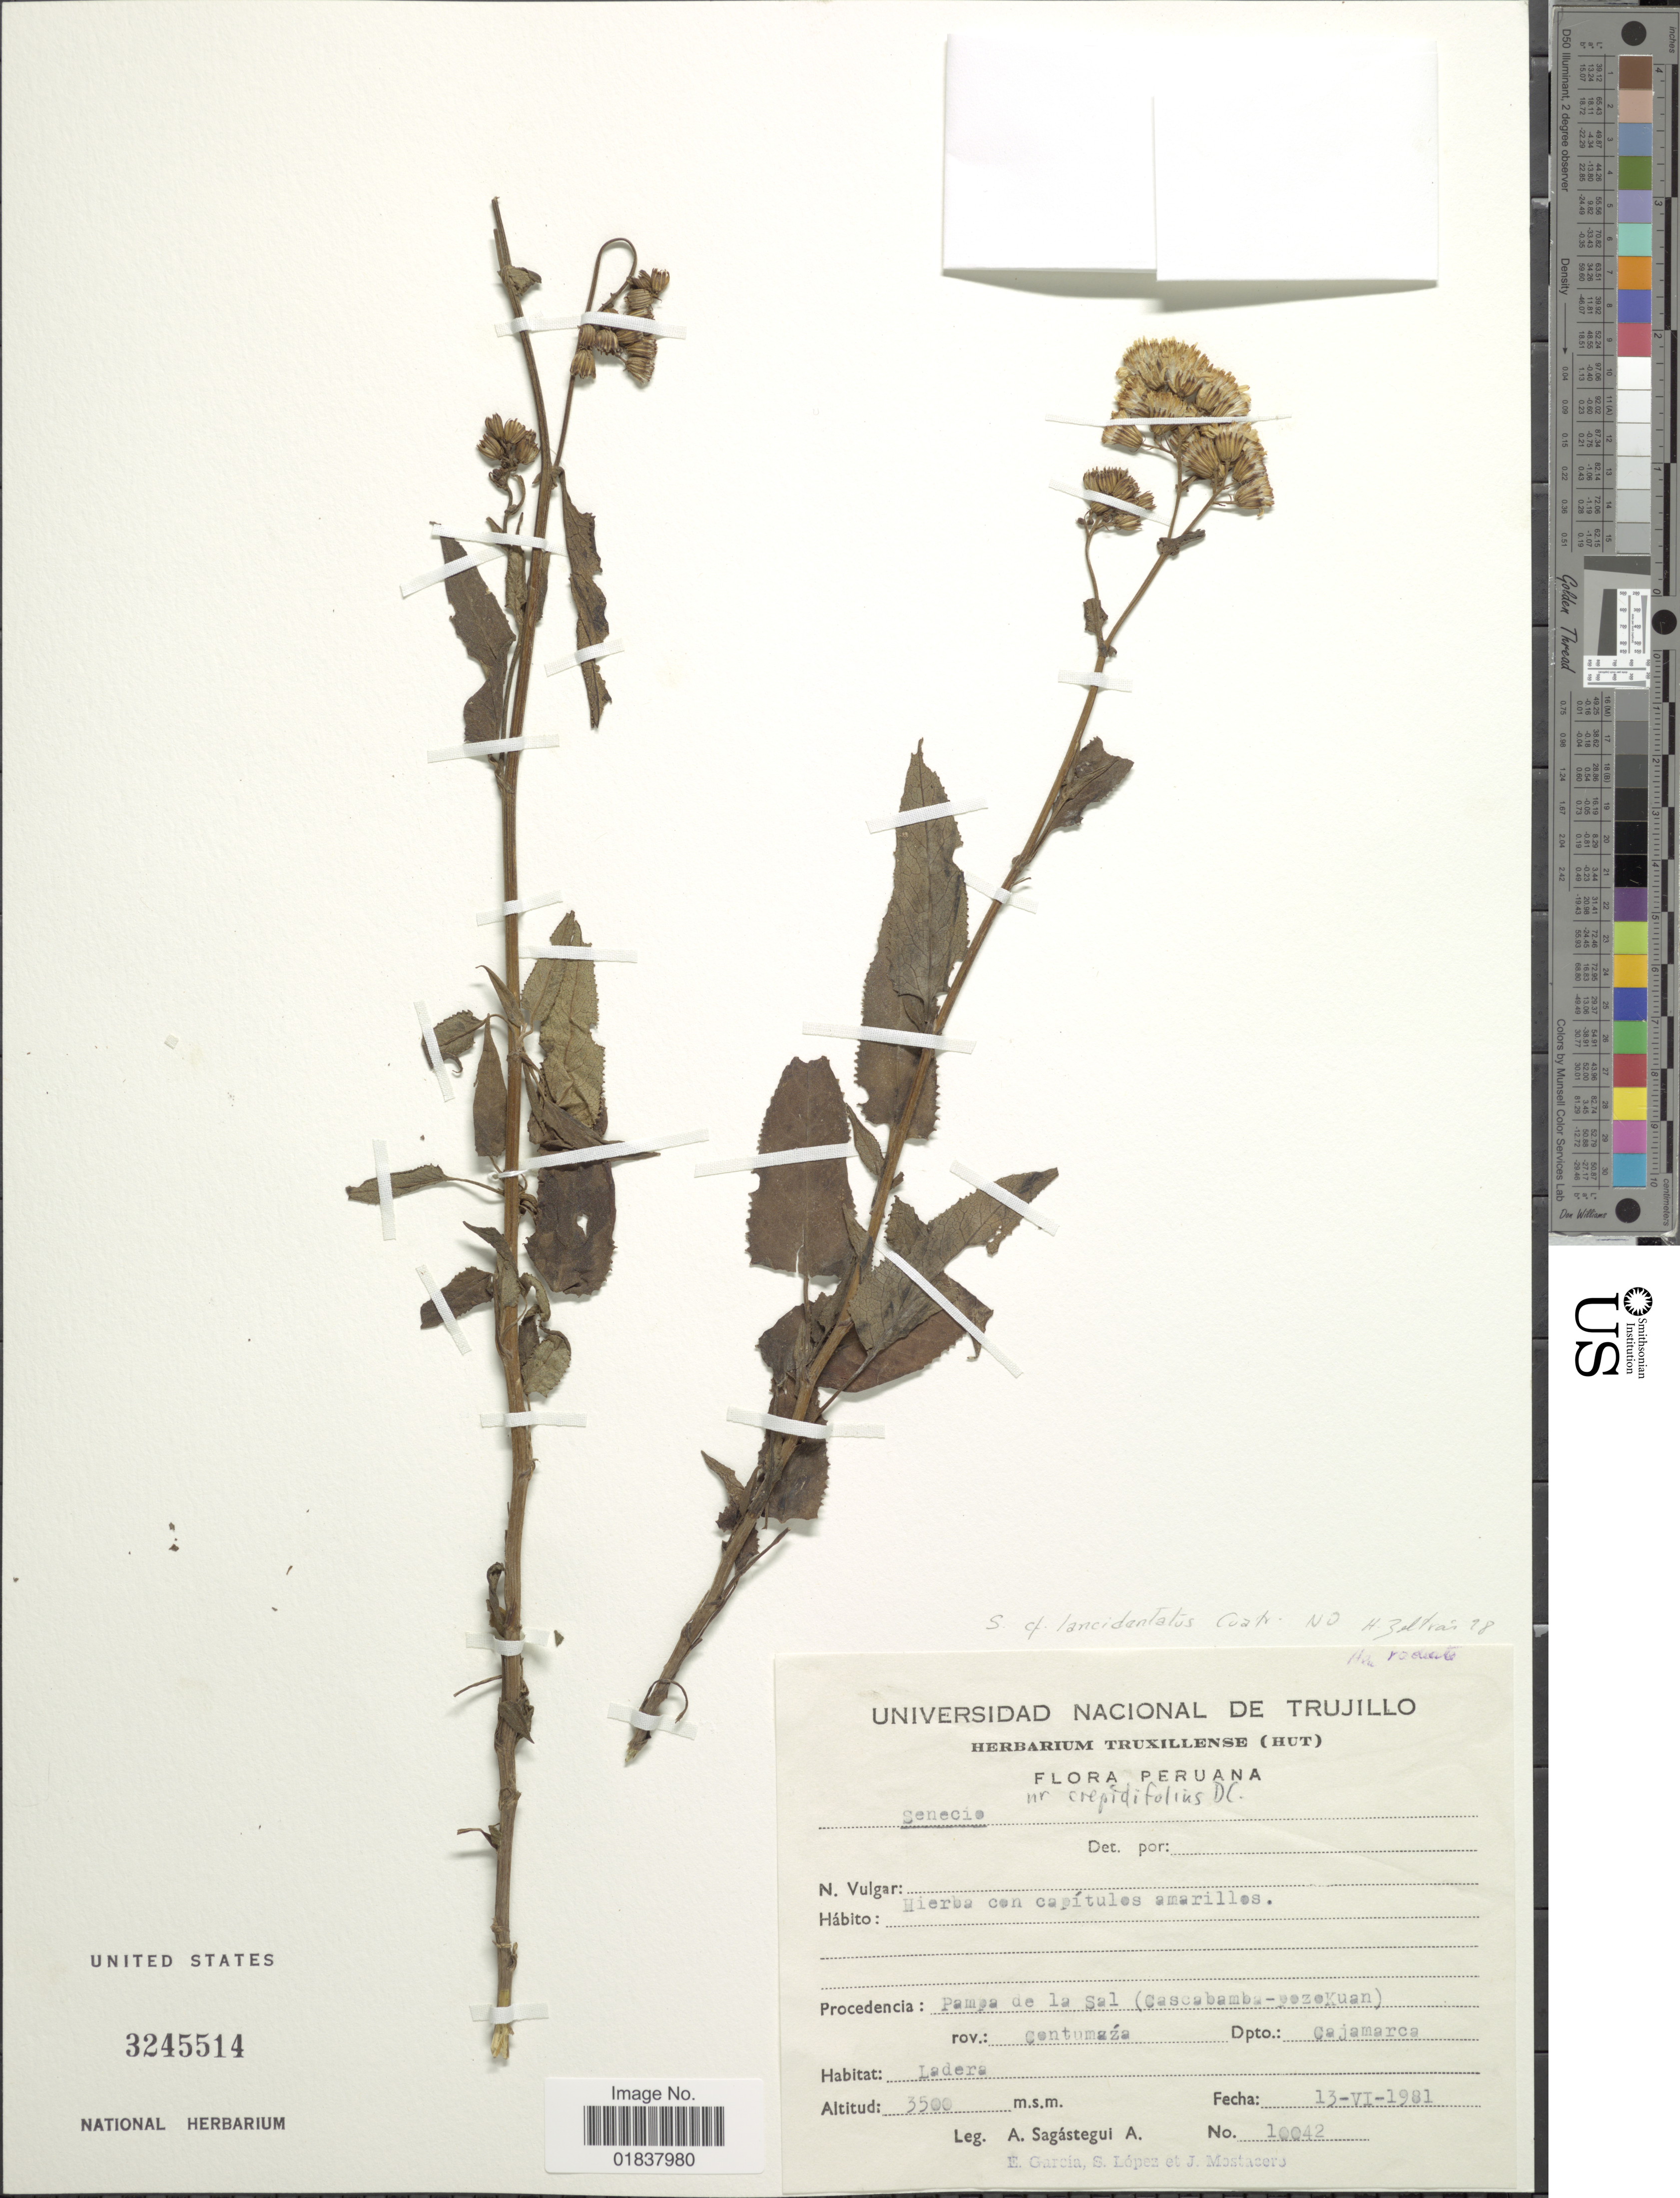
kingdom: Plantae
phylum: Tracheophyta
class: Magnoliopsida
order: Asterales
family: Asteraceae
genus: Senecio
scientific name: Senecio contumazensis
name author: J. Calvo & A. Granda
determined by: Calvo, Joel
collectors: A. Sagástegui A., E. García, S. Lopez & J. Mostacero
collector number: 10042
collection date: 1981-06-13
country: Peru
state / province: Cajamarca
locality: Pampa de la Sal (Cascabamba- Pozo Kuan), prov. Contumazá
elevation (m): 3500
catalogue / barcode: US 3245514